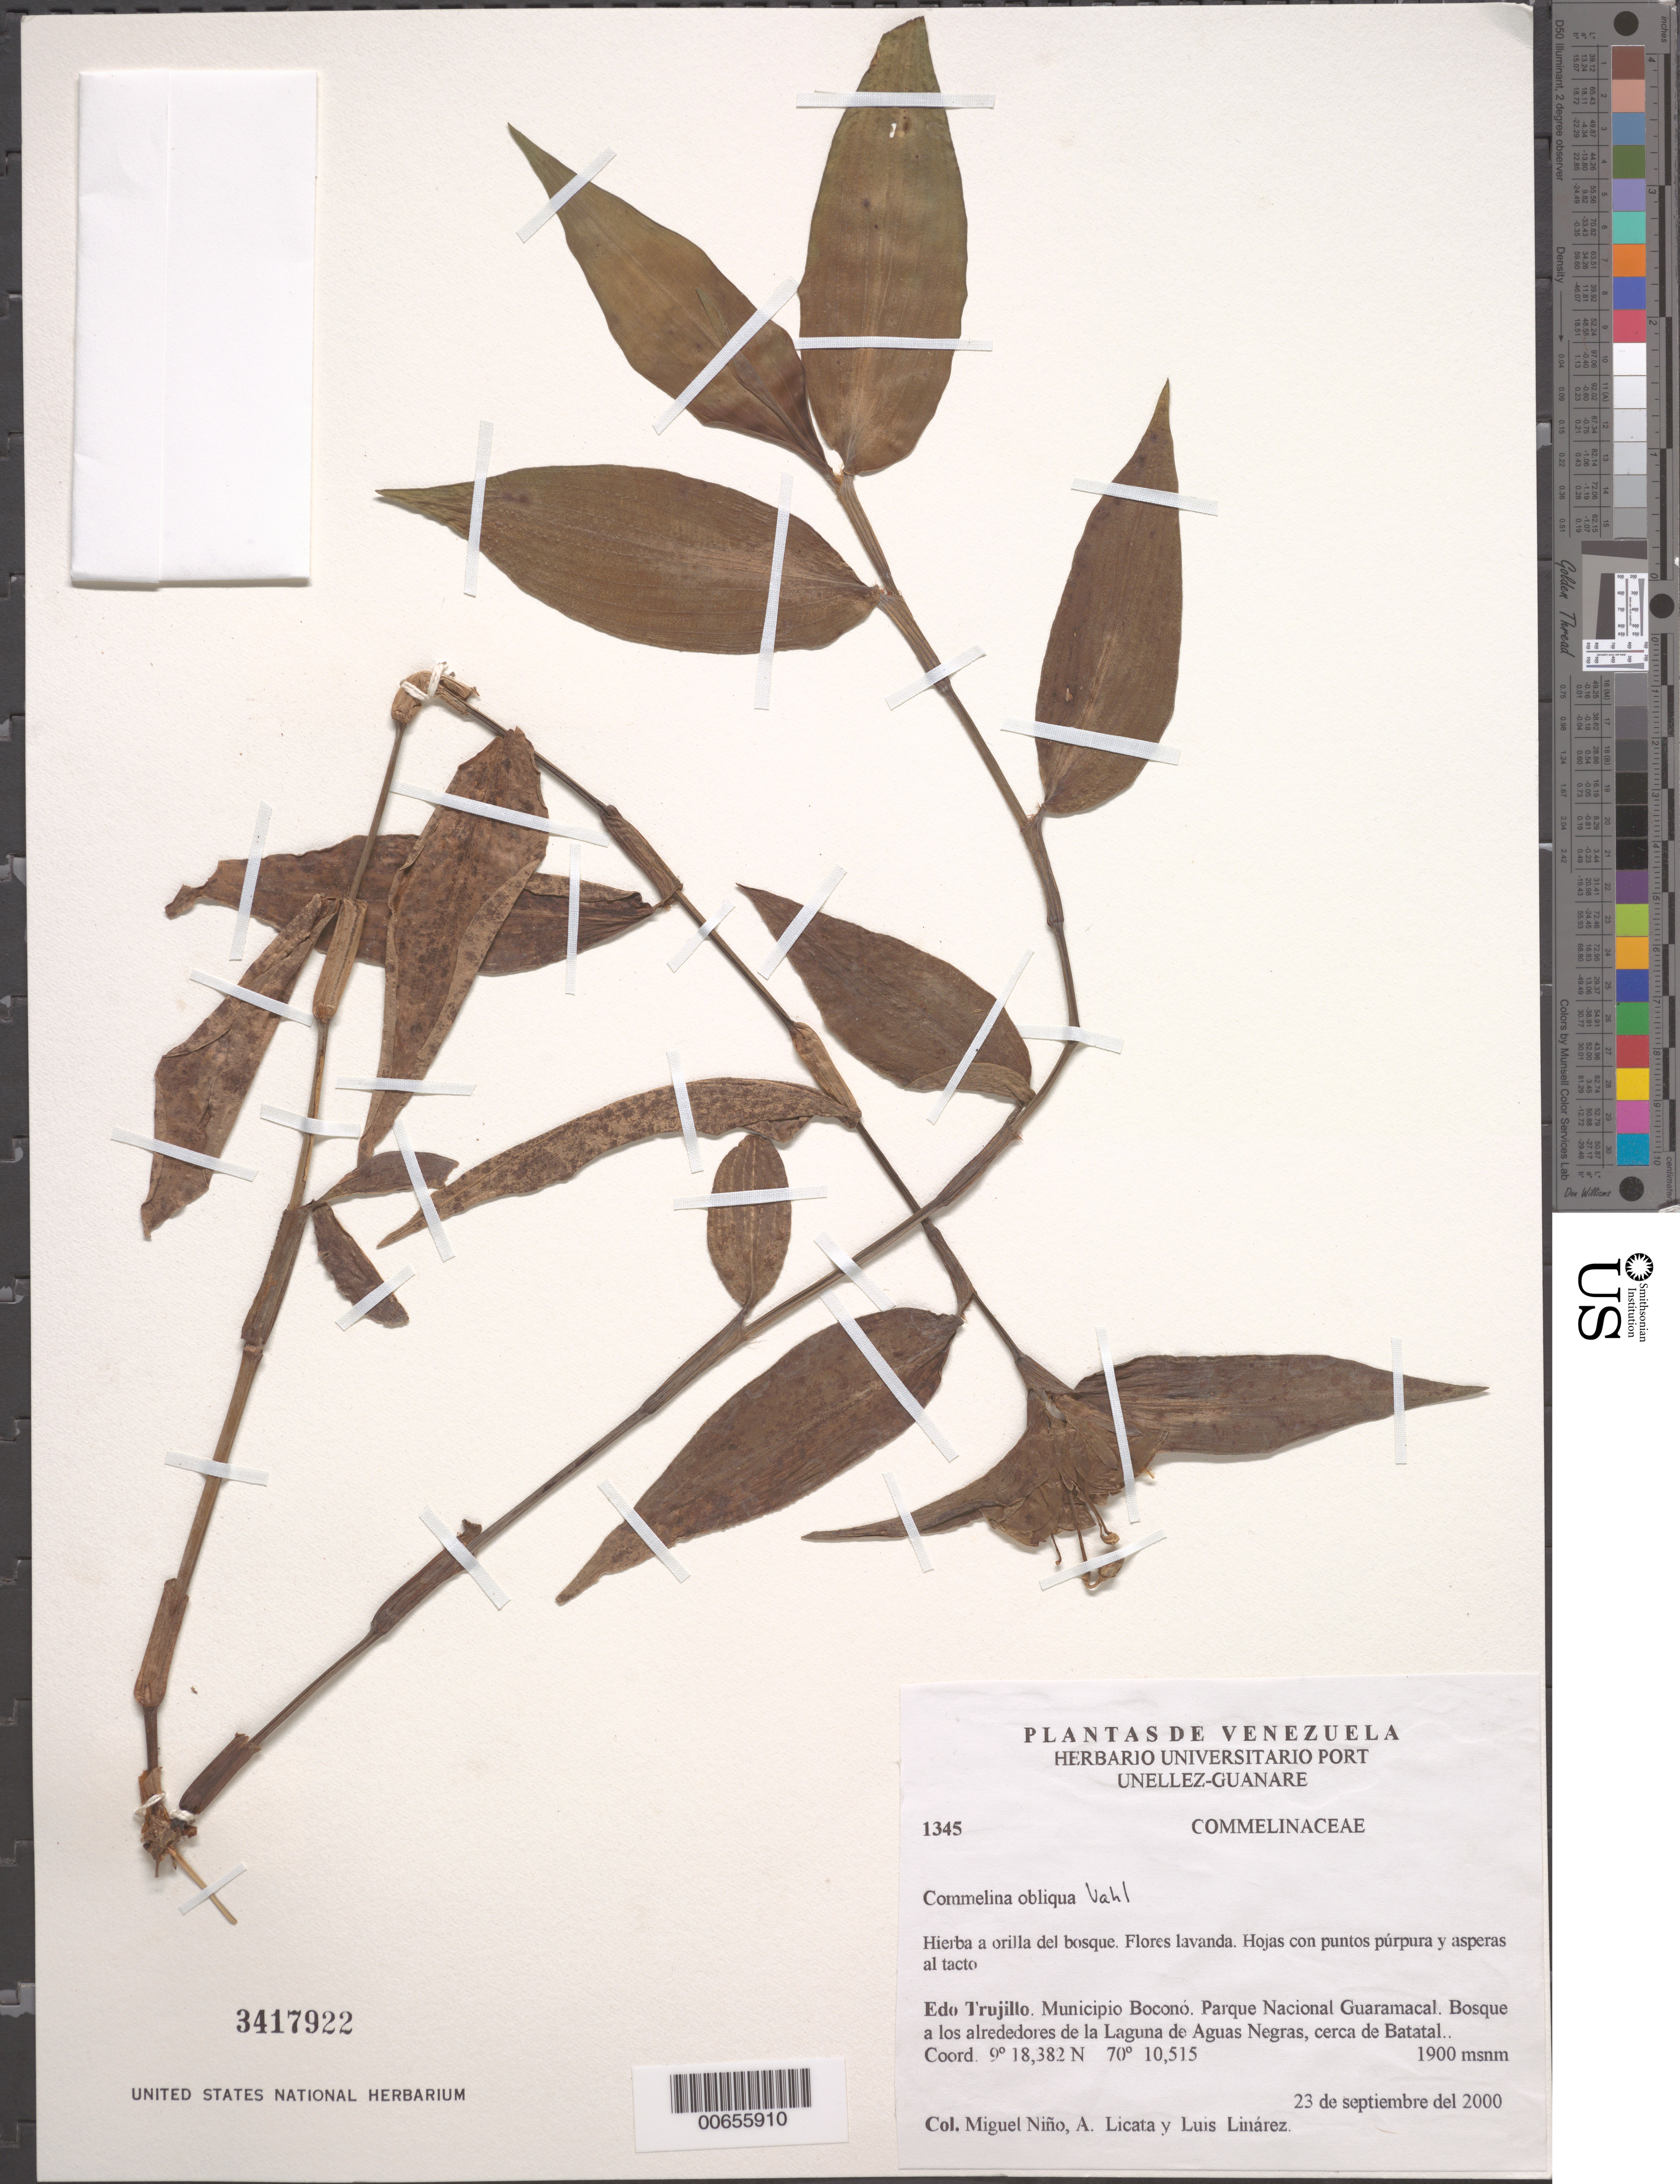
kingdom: Plantae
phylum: Tracheophyta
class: Liliopsida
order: Commelinales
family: Commelinaceae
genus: Commelina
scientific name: Commelina obliqua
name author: Vahl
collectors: S. M. Niño, A. Licata & L. Linárez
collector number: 1345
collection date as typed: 23 Sep 2000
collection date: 2000-09-23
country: Venezuela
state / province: Trujillo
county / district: Boconó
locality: Parque Nacional Guaramacal. Laguna de Aguas Negras, cerca de Batatal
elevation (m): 1900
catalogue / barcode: US 3417922